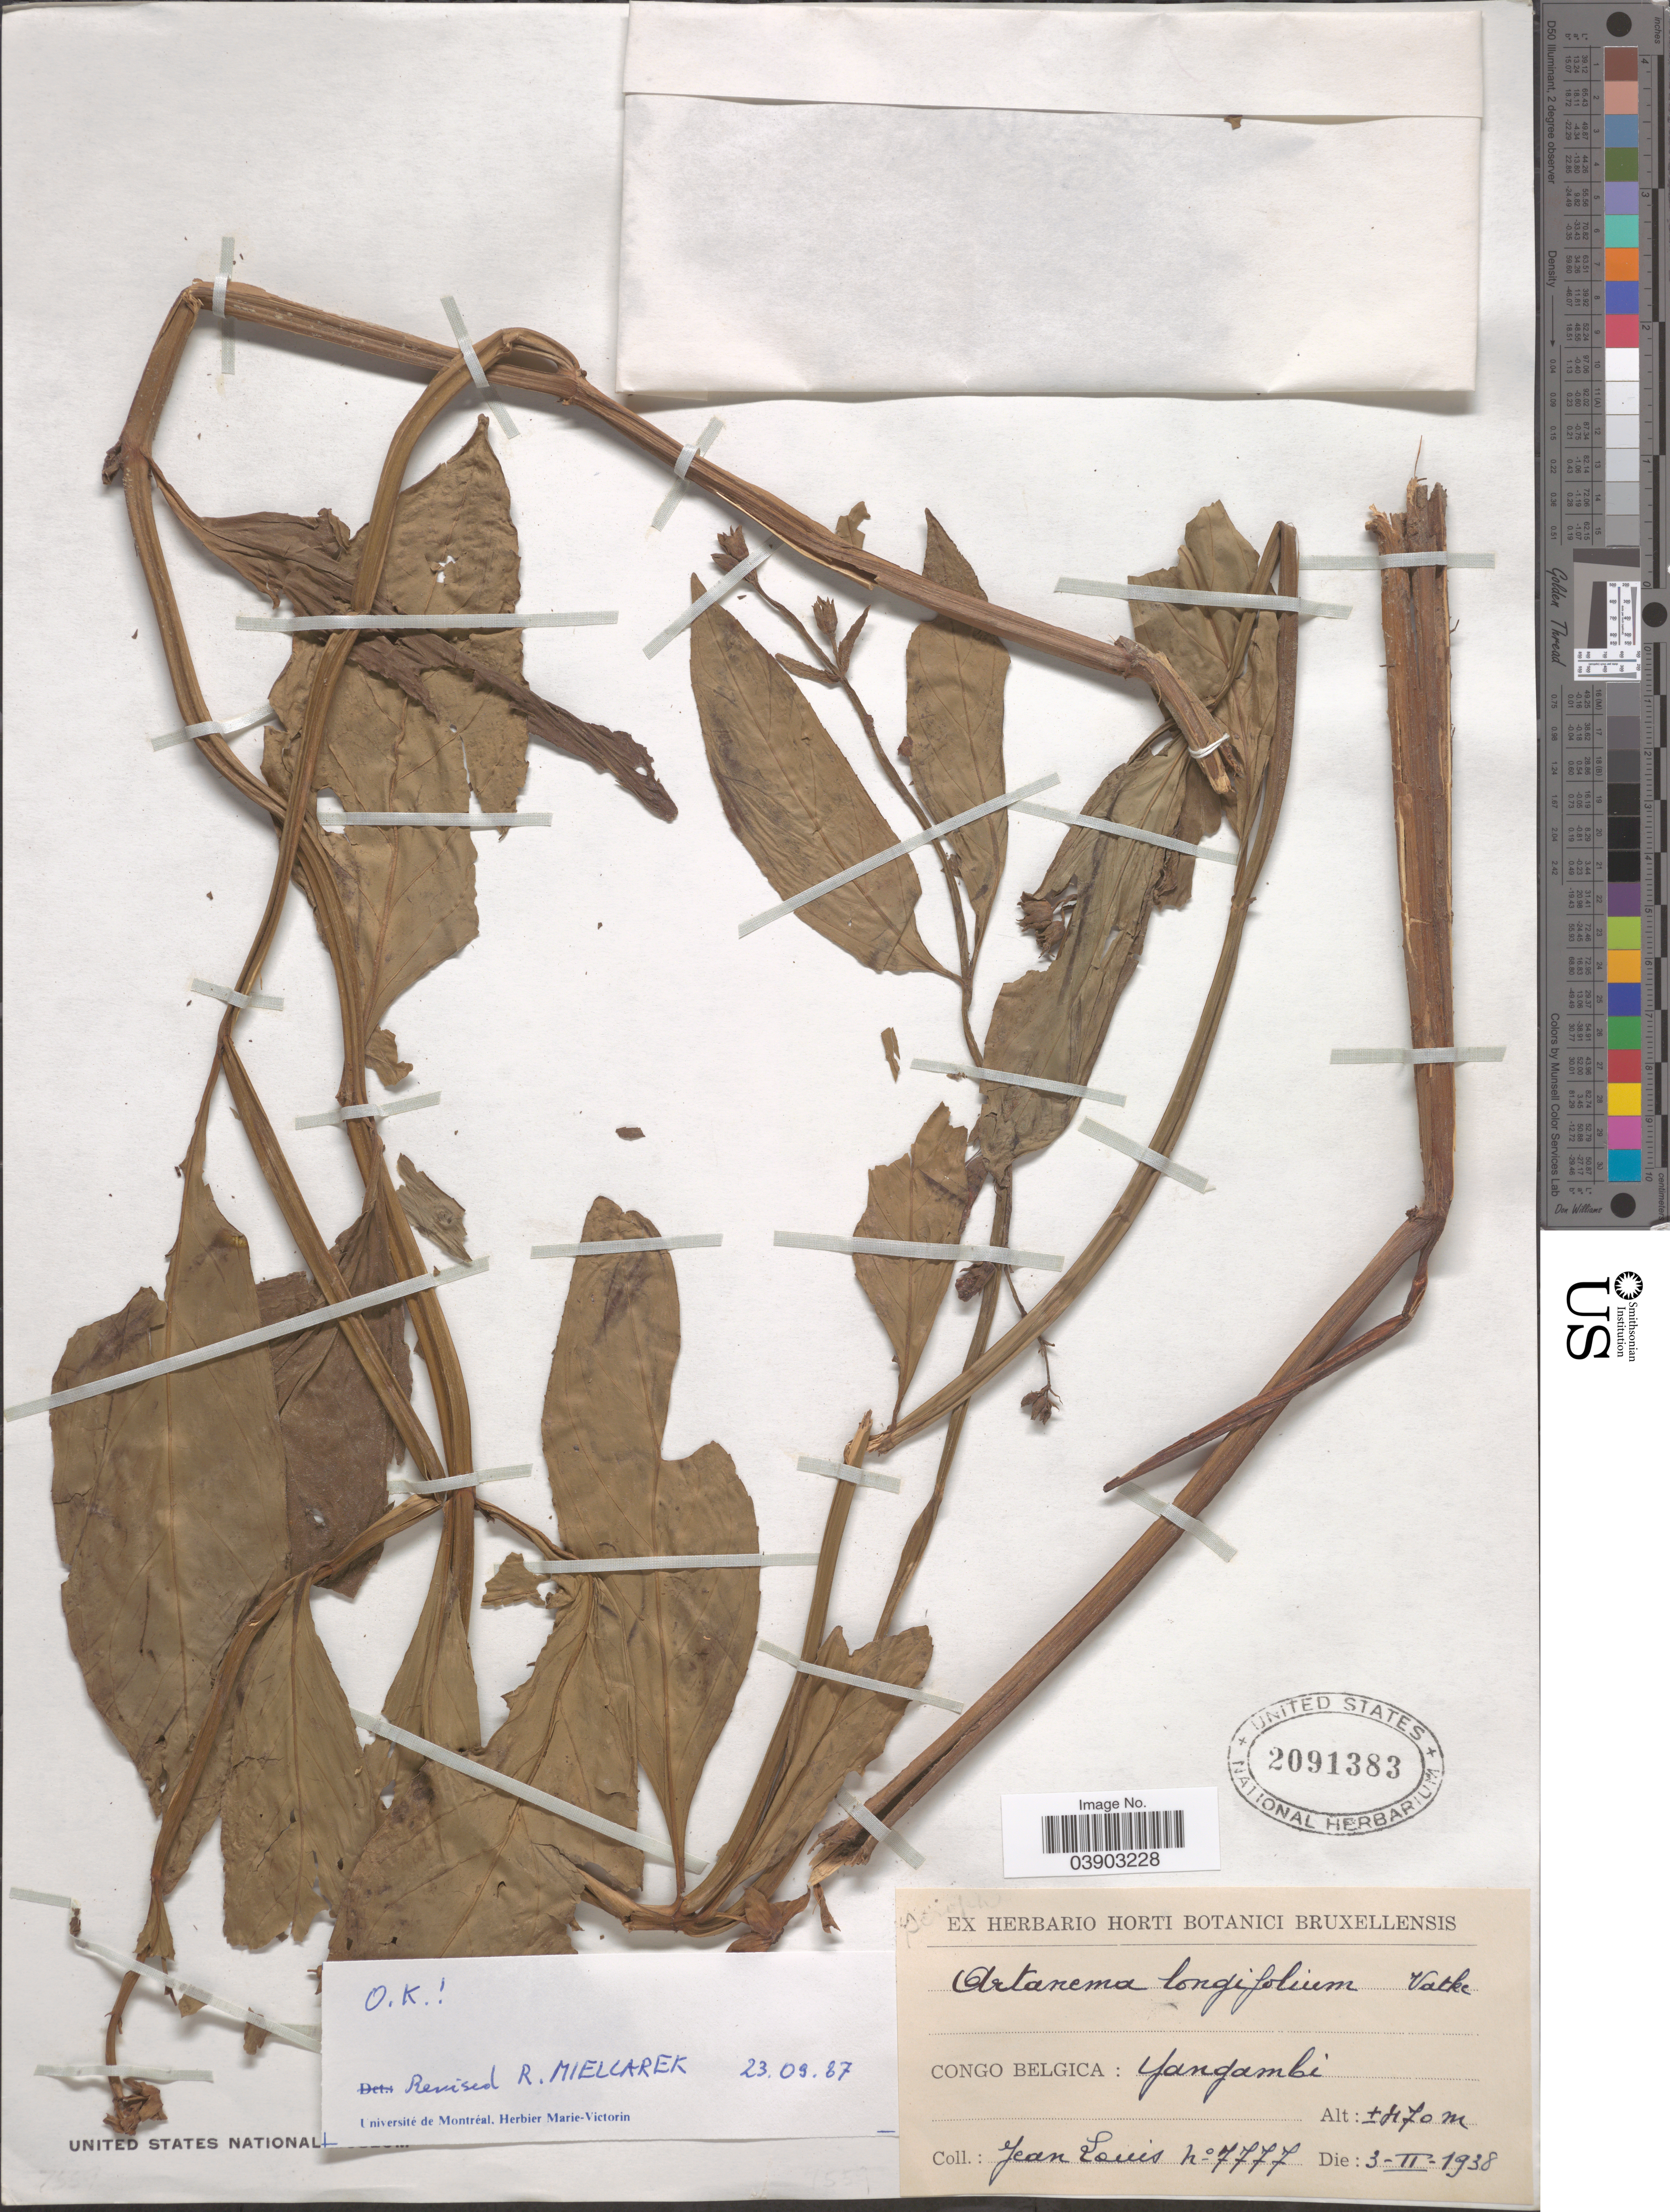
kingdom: Plantae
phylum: Tracheophyta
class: Magnoliopsida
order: Lamiales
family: Linderniaceae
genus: Artanema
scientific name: Artanema longifolium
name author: (L.) Vatke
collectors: J. Louis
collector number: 7777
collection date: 1938-02-03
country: Congo, Democratic Republic of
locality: Congo Belgica: Yangambi.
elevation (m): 470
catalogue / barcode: US 2091383